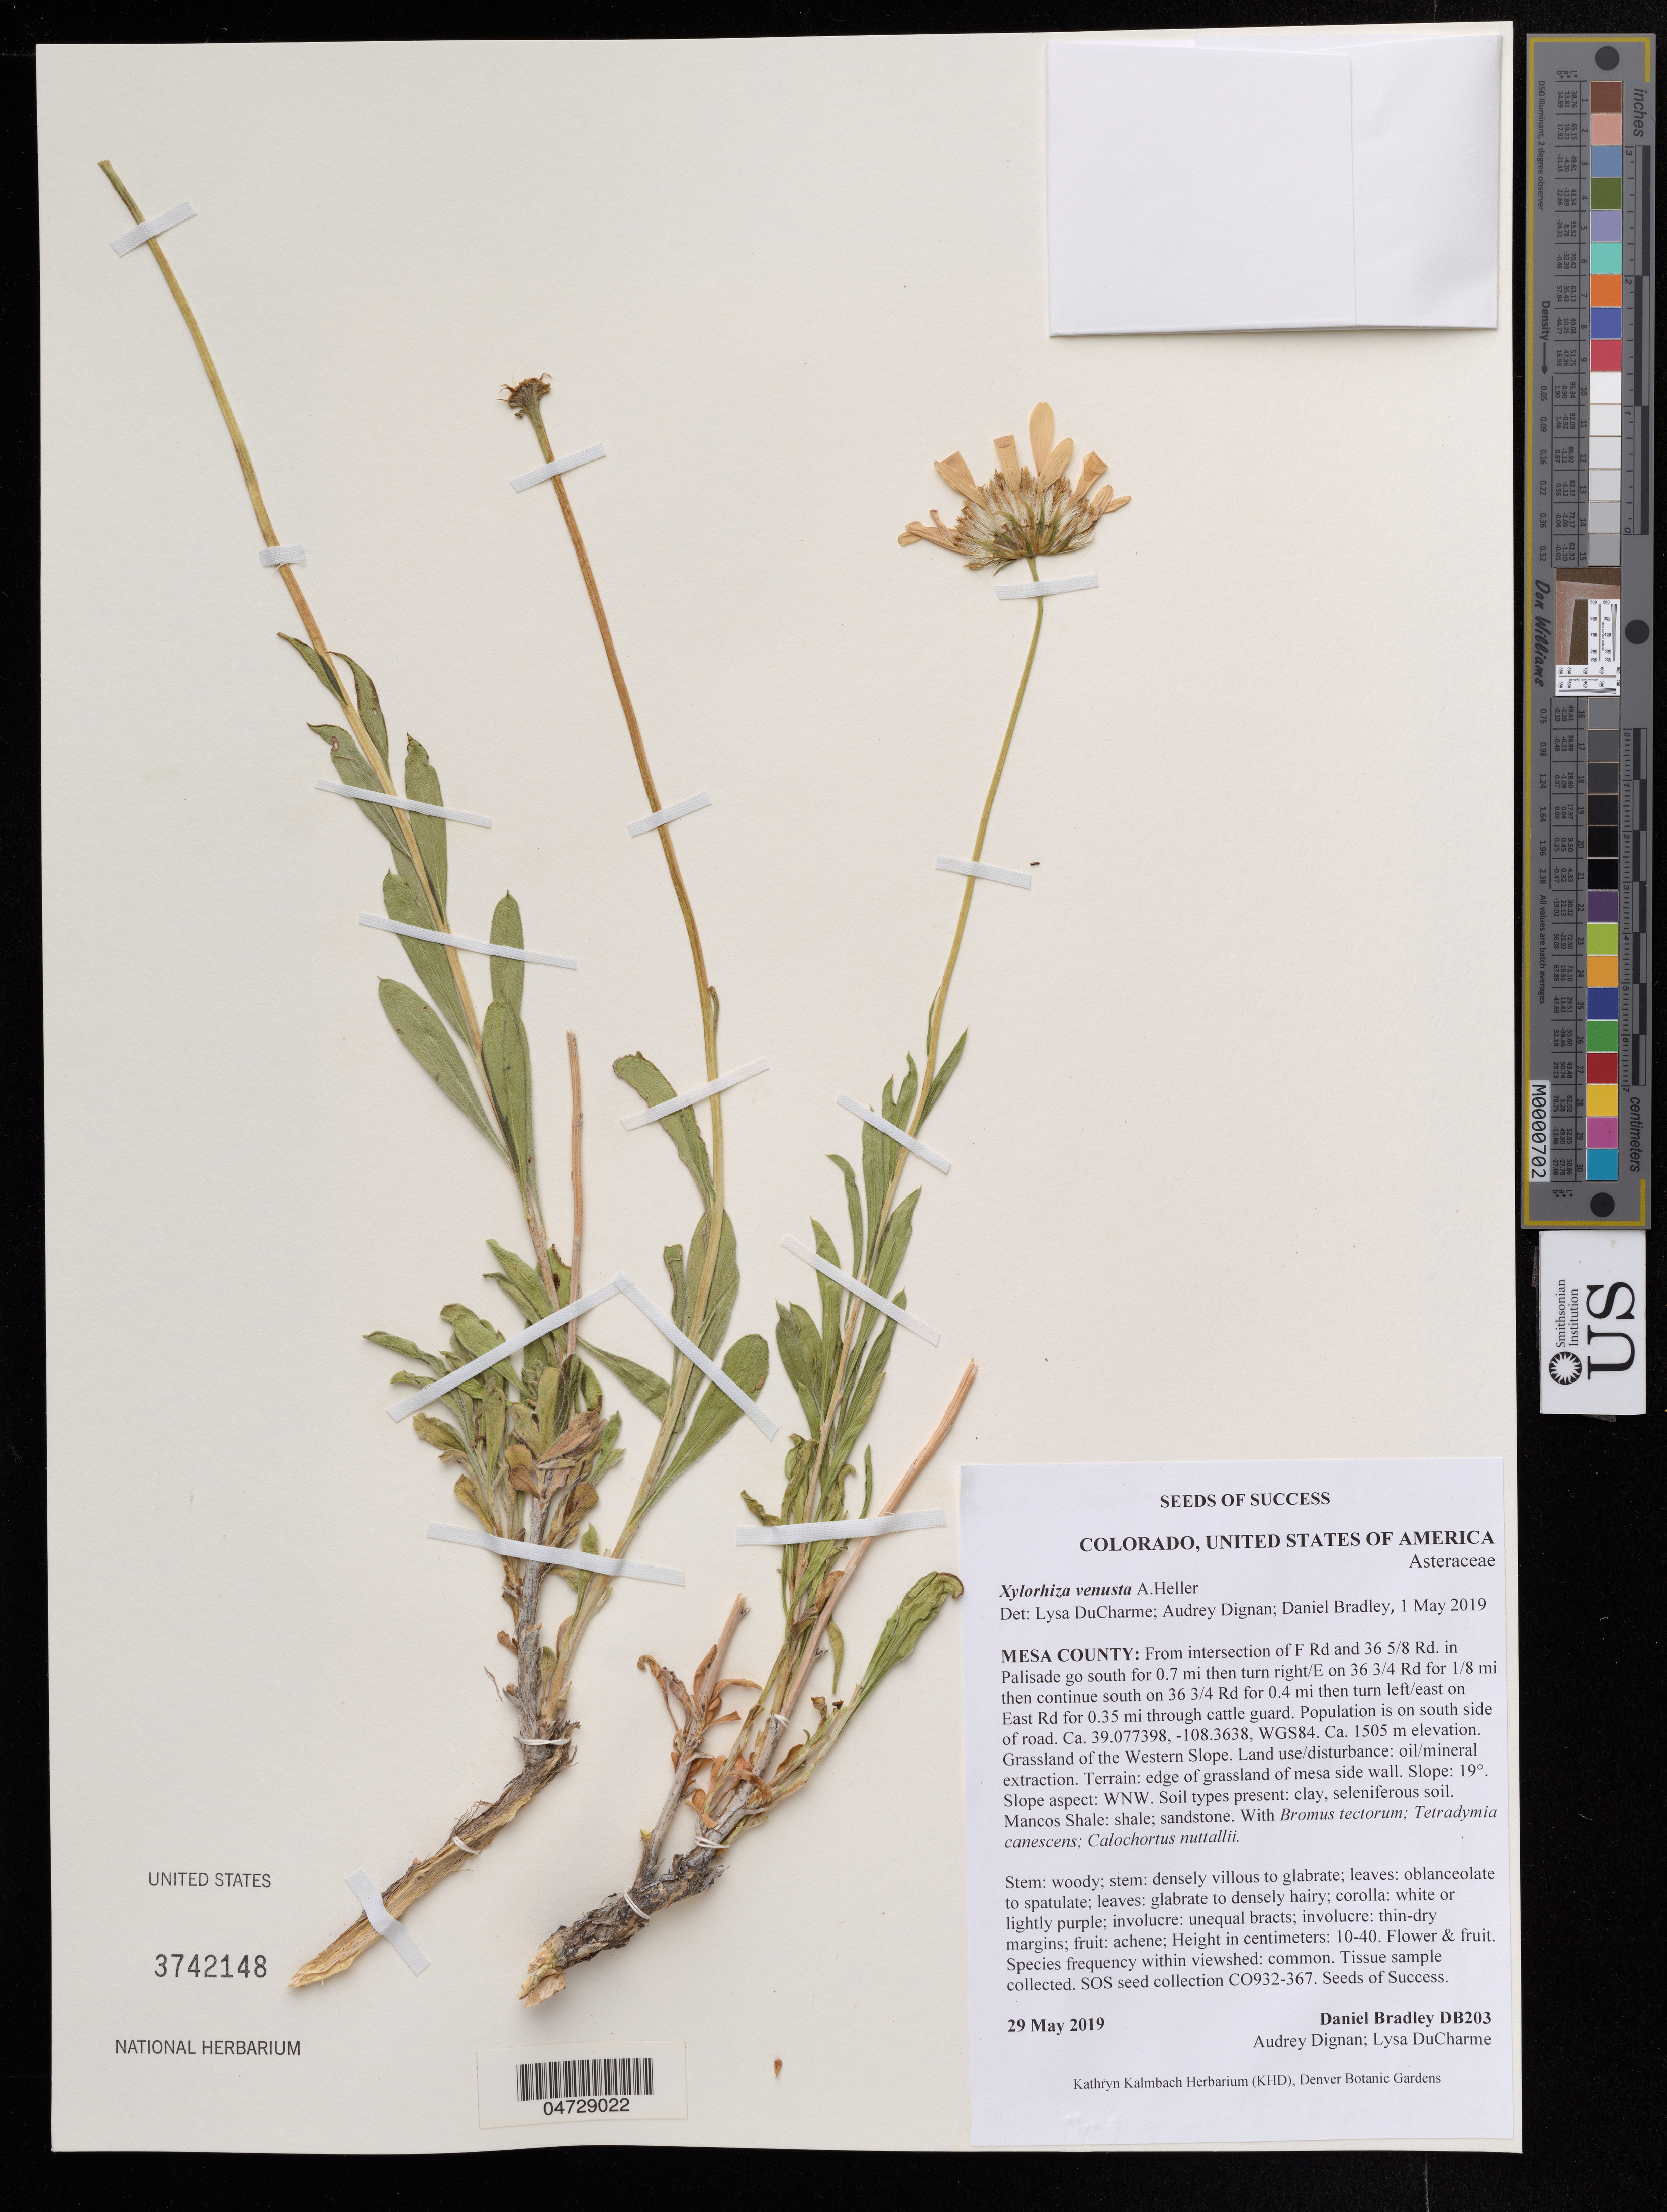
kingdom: Plantae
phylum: Tracheophyta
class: Magnoliopsida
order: Asterales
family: Asteraceae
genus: Xylorhiza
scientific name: Xylorhiza venusta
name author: (M.E. Jones) A. Heller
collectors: D. Bradley, A. Dignan & L. DuCharme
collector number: DB203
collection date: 2019-05-29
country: United States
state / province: Colorado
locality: Mesa County: From intersection of F Rd and 36 5/8 Rd. in Palisade go south for 0.7 mi then turn right/E of 36 3/4 Rd for 1/8 mi then continue south on 36 3/4 Rd for 0.4 mi then turn left/east on East Rd for 0.35 mi through cattle guard.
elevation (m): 1505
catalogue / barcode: US 3742148